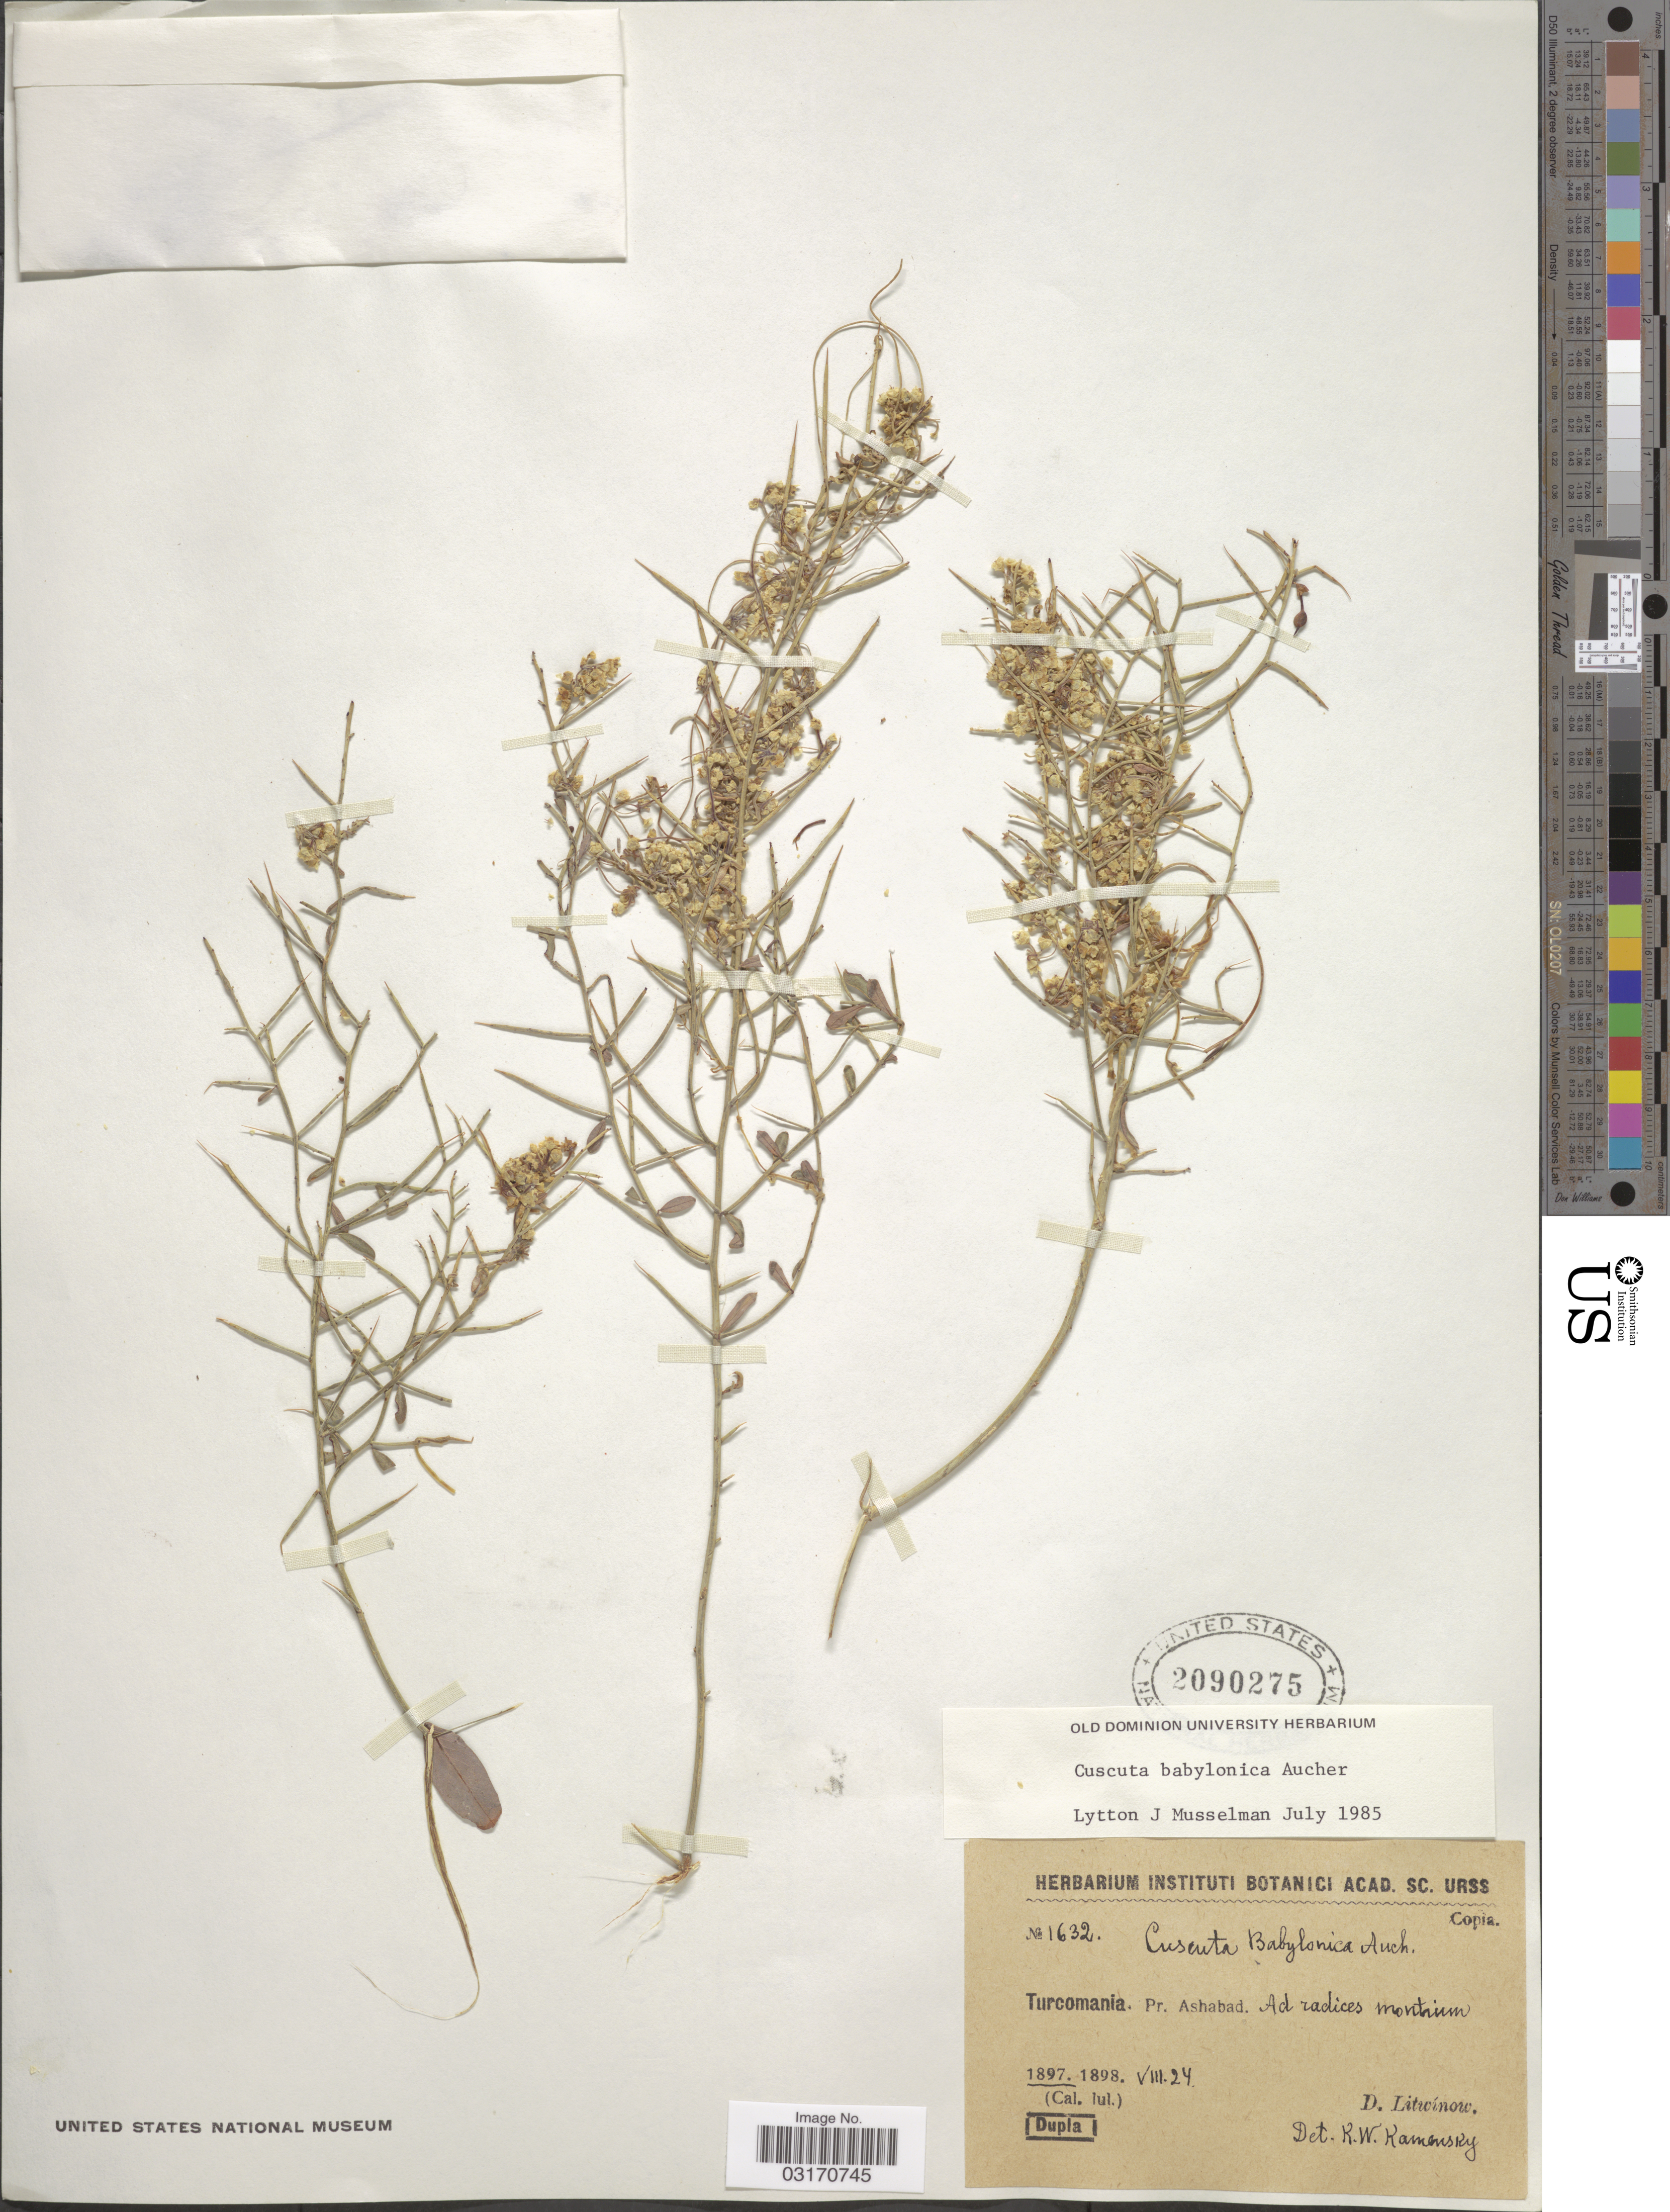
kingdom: Plantae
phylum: Tracheophyta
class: Magnoliopsida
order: Solanales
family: Convolvulaceae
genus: Cuscuta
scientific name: Cuscuta babylonica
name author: Aucher ex Choisy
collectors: D. Litwinow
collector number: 1632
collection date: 1897-08-24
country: Turkmenistan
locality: Turcomania. Pr. Ashabad.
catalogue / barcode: US 2090275